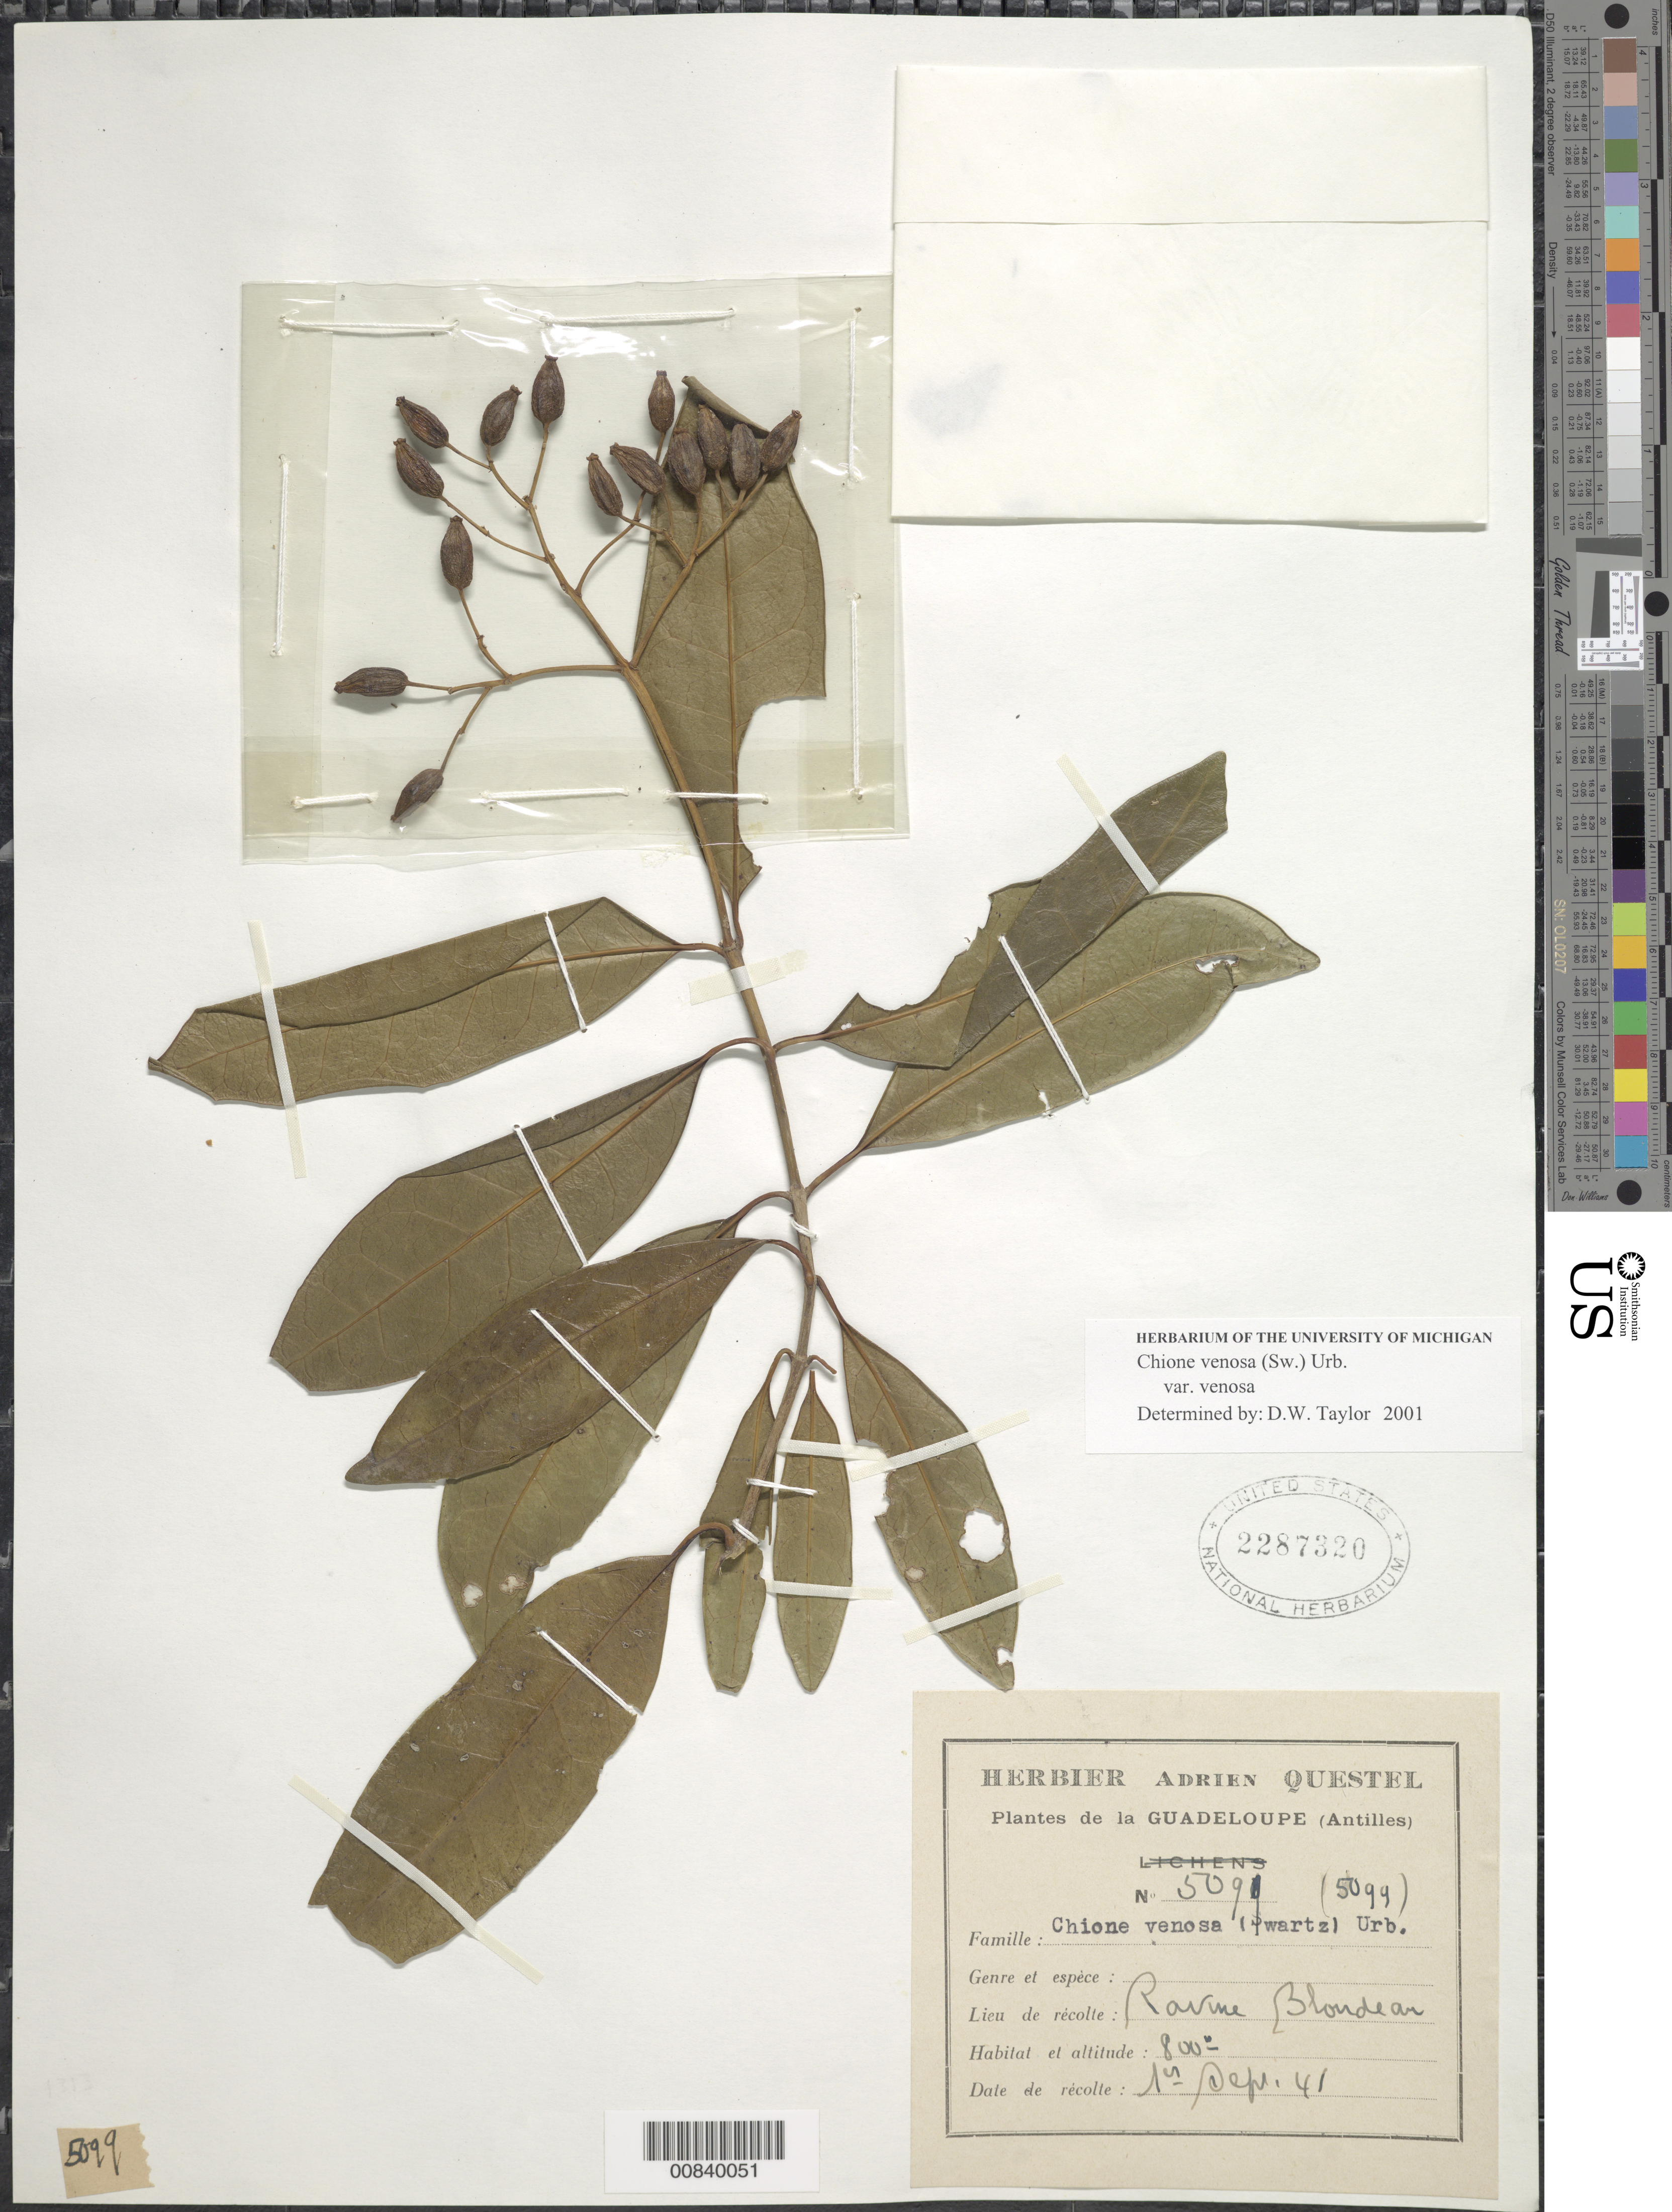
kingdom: Plantae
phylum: Tracheophyta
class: Magnoliopsida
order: Gentianales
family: Rubiaceae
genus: Chione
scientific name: Chione venosa var. venosa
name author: (Sw.) Urb.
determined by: Taylor, D. W., (MICH), University of Michigan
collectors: A. Questel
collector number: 5099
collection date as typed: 01 Sep 1941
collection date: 1941-09-01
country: Guadeloupe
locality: Ravine Blondeau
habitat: Ravine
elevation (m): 800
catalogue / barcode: US 2287320